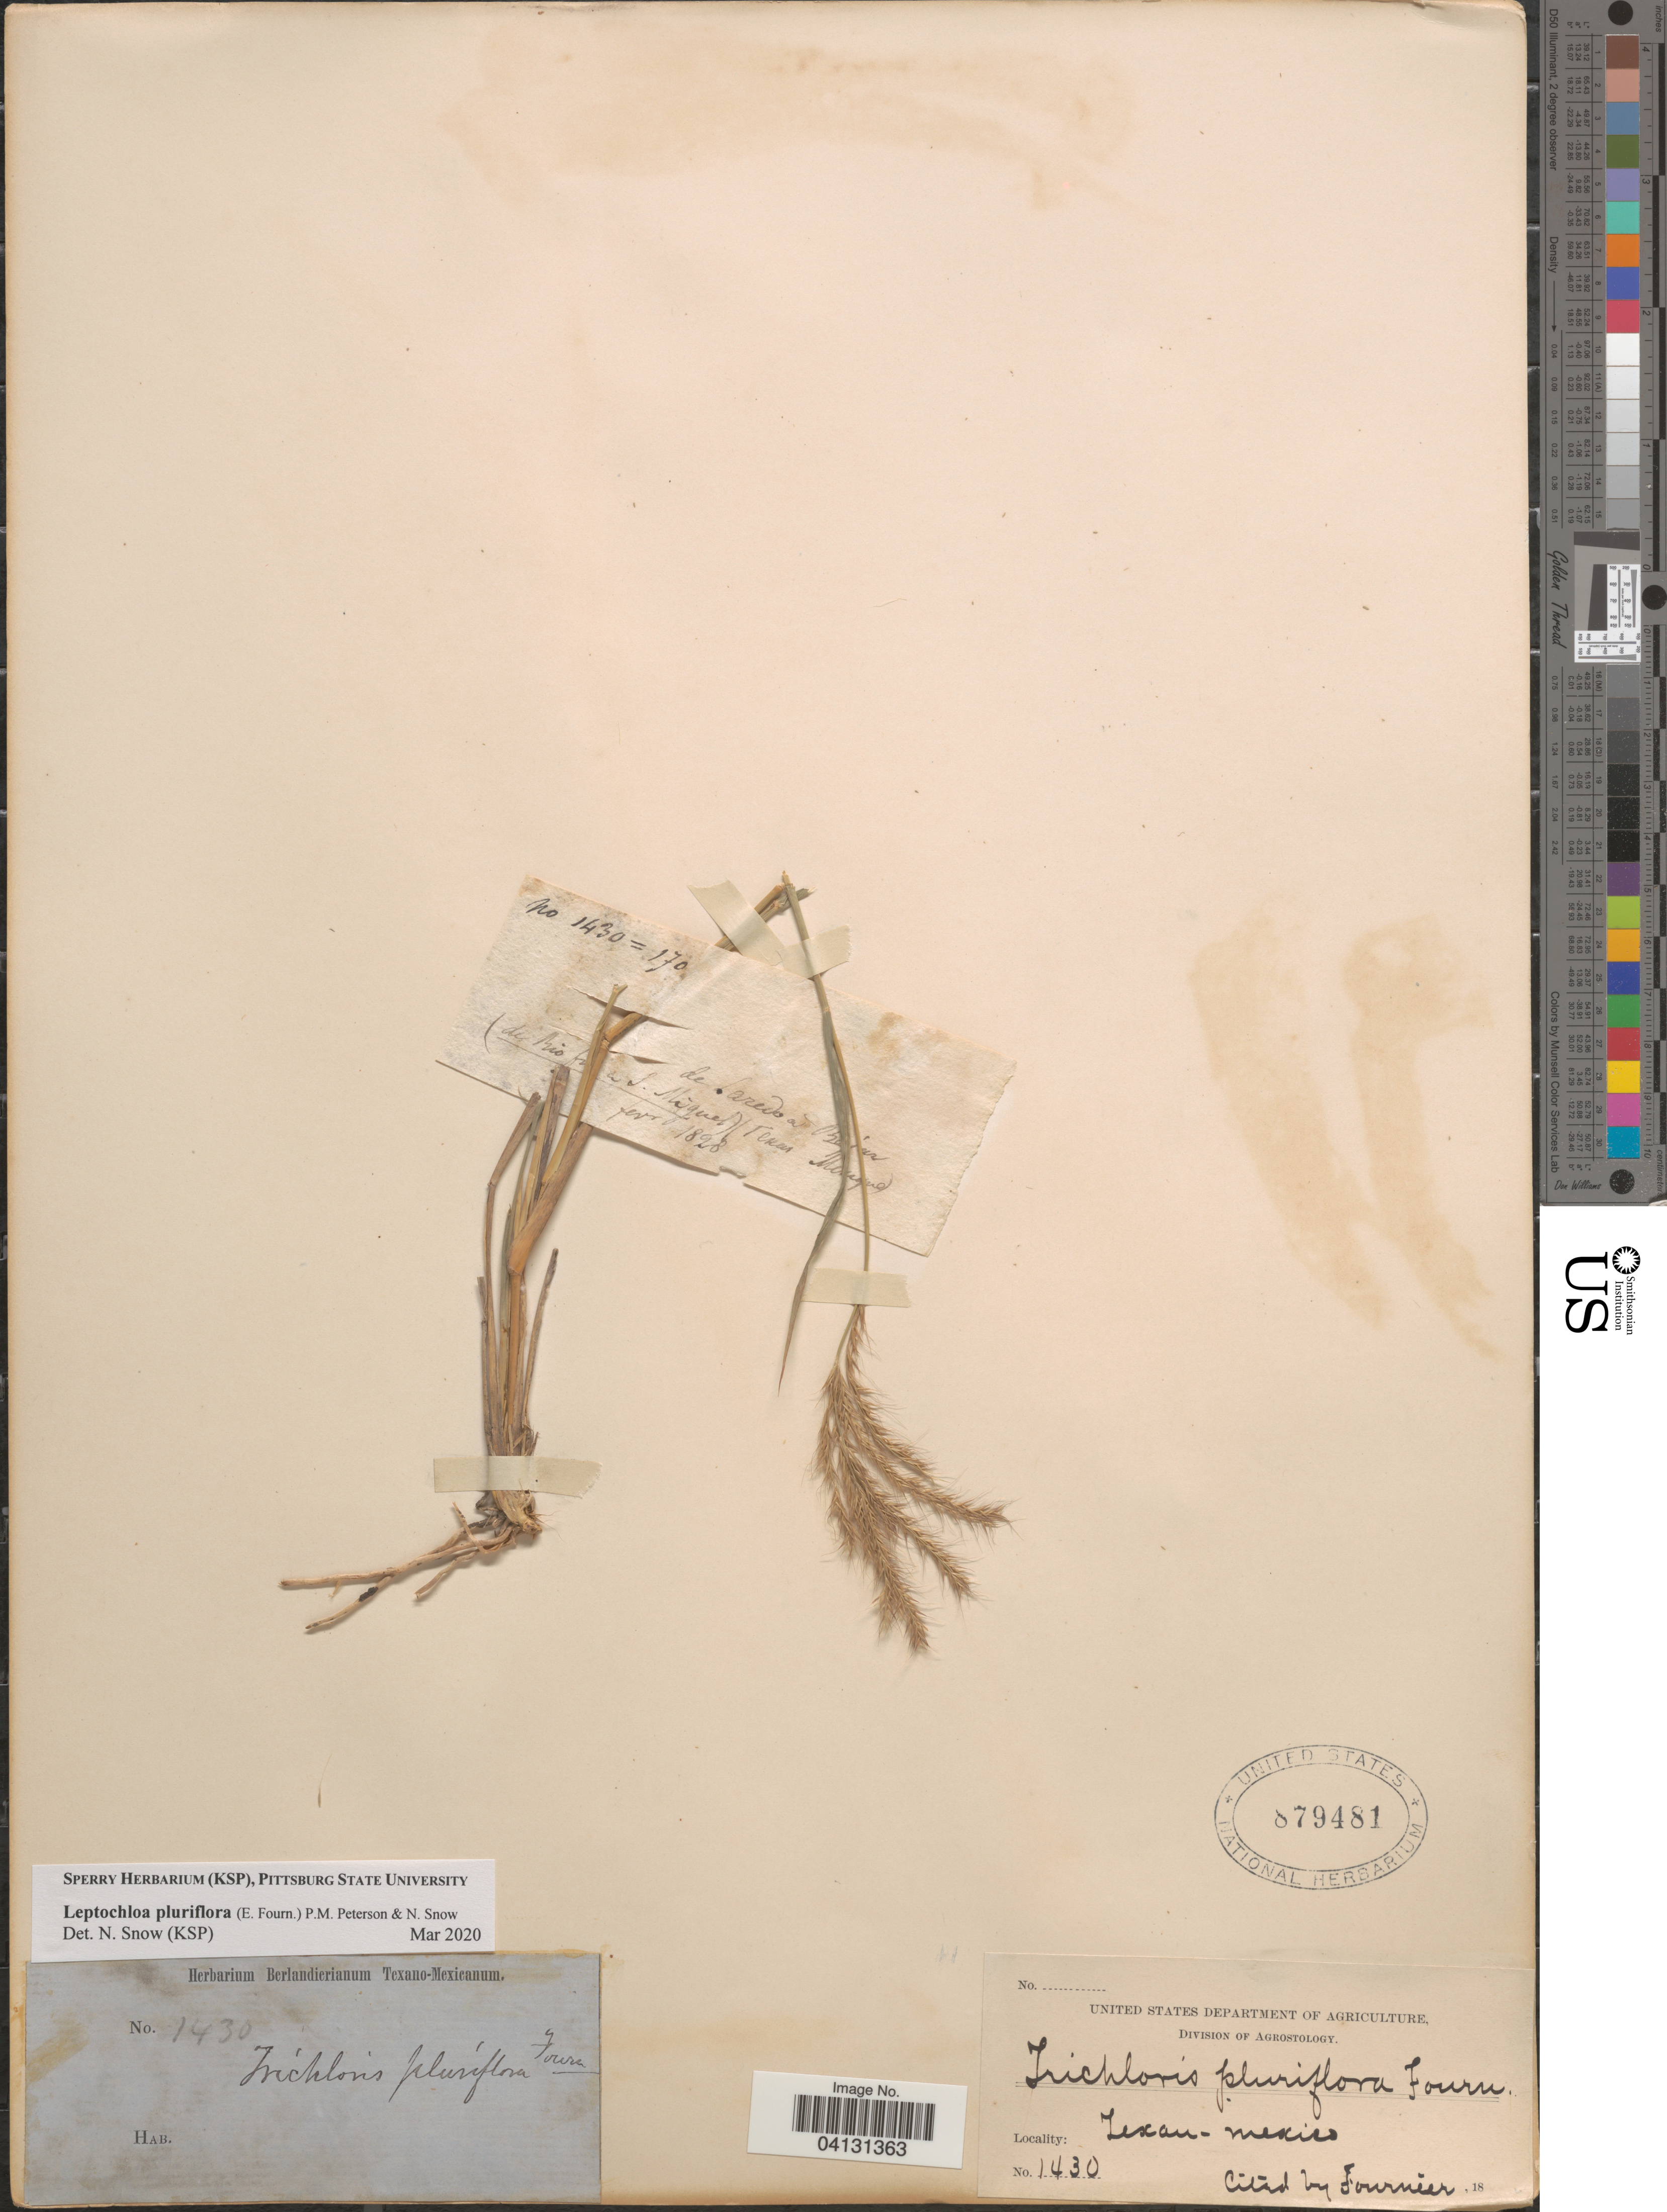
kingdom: Plantae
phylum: Tracheophyta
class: Liliopsida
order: Poales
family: Poaceae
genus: Leptochloa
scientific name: Leptochloa pluriflora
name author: (E. Fourn.) P.M. Peterson & N. Snow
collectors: ex Herb. Berlandierianum Texano-Mexicanum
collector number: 1430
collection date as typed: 18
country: Mexico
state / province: Yucatán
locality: Texan-mexico.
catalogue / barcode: US 879481